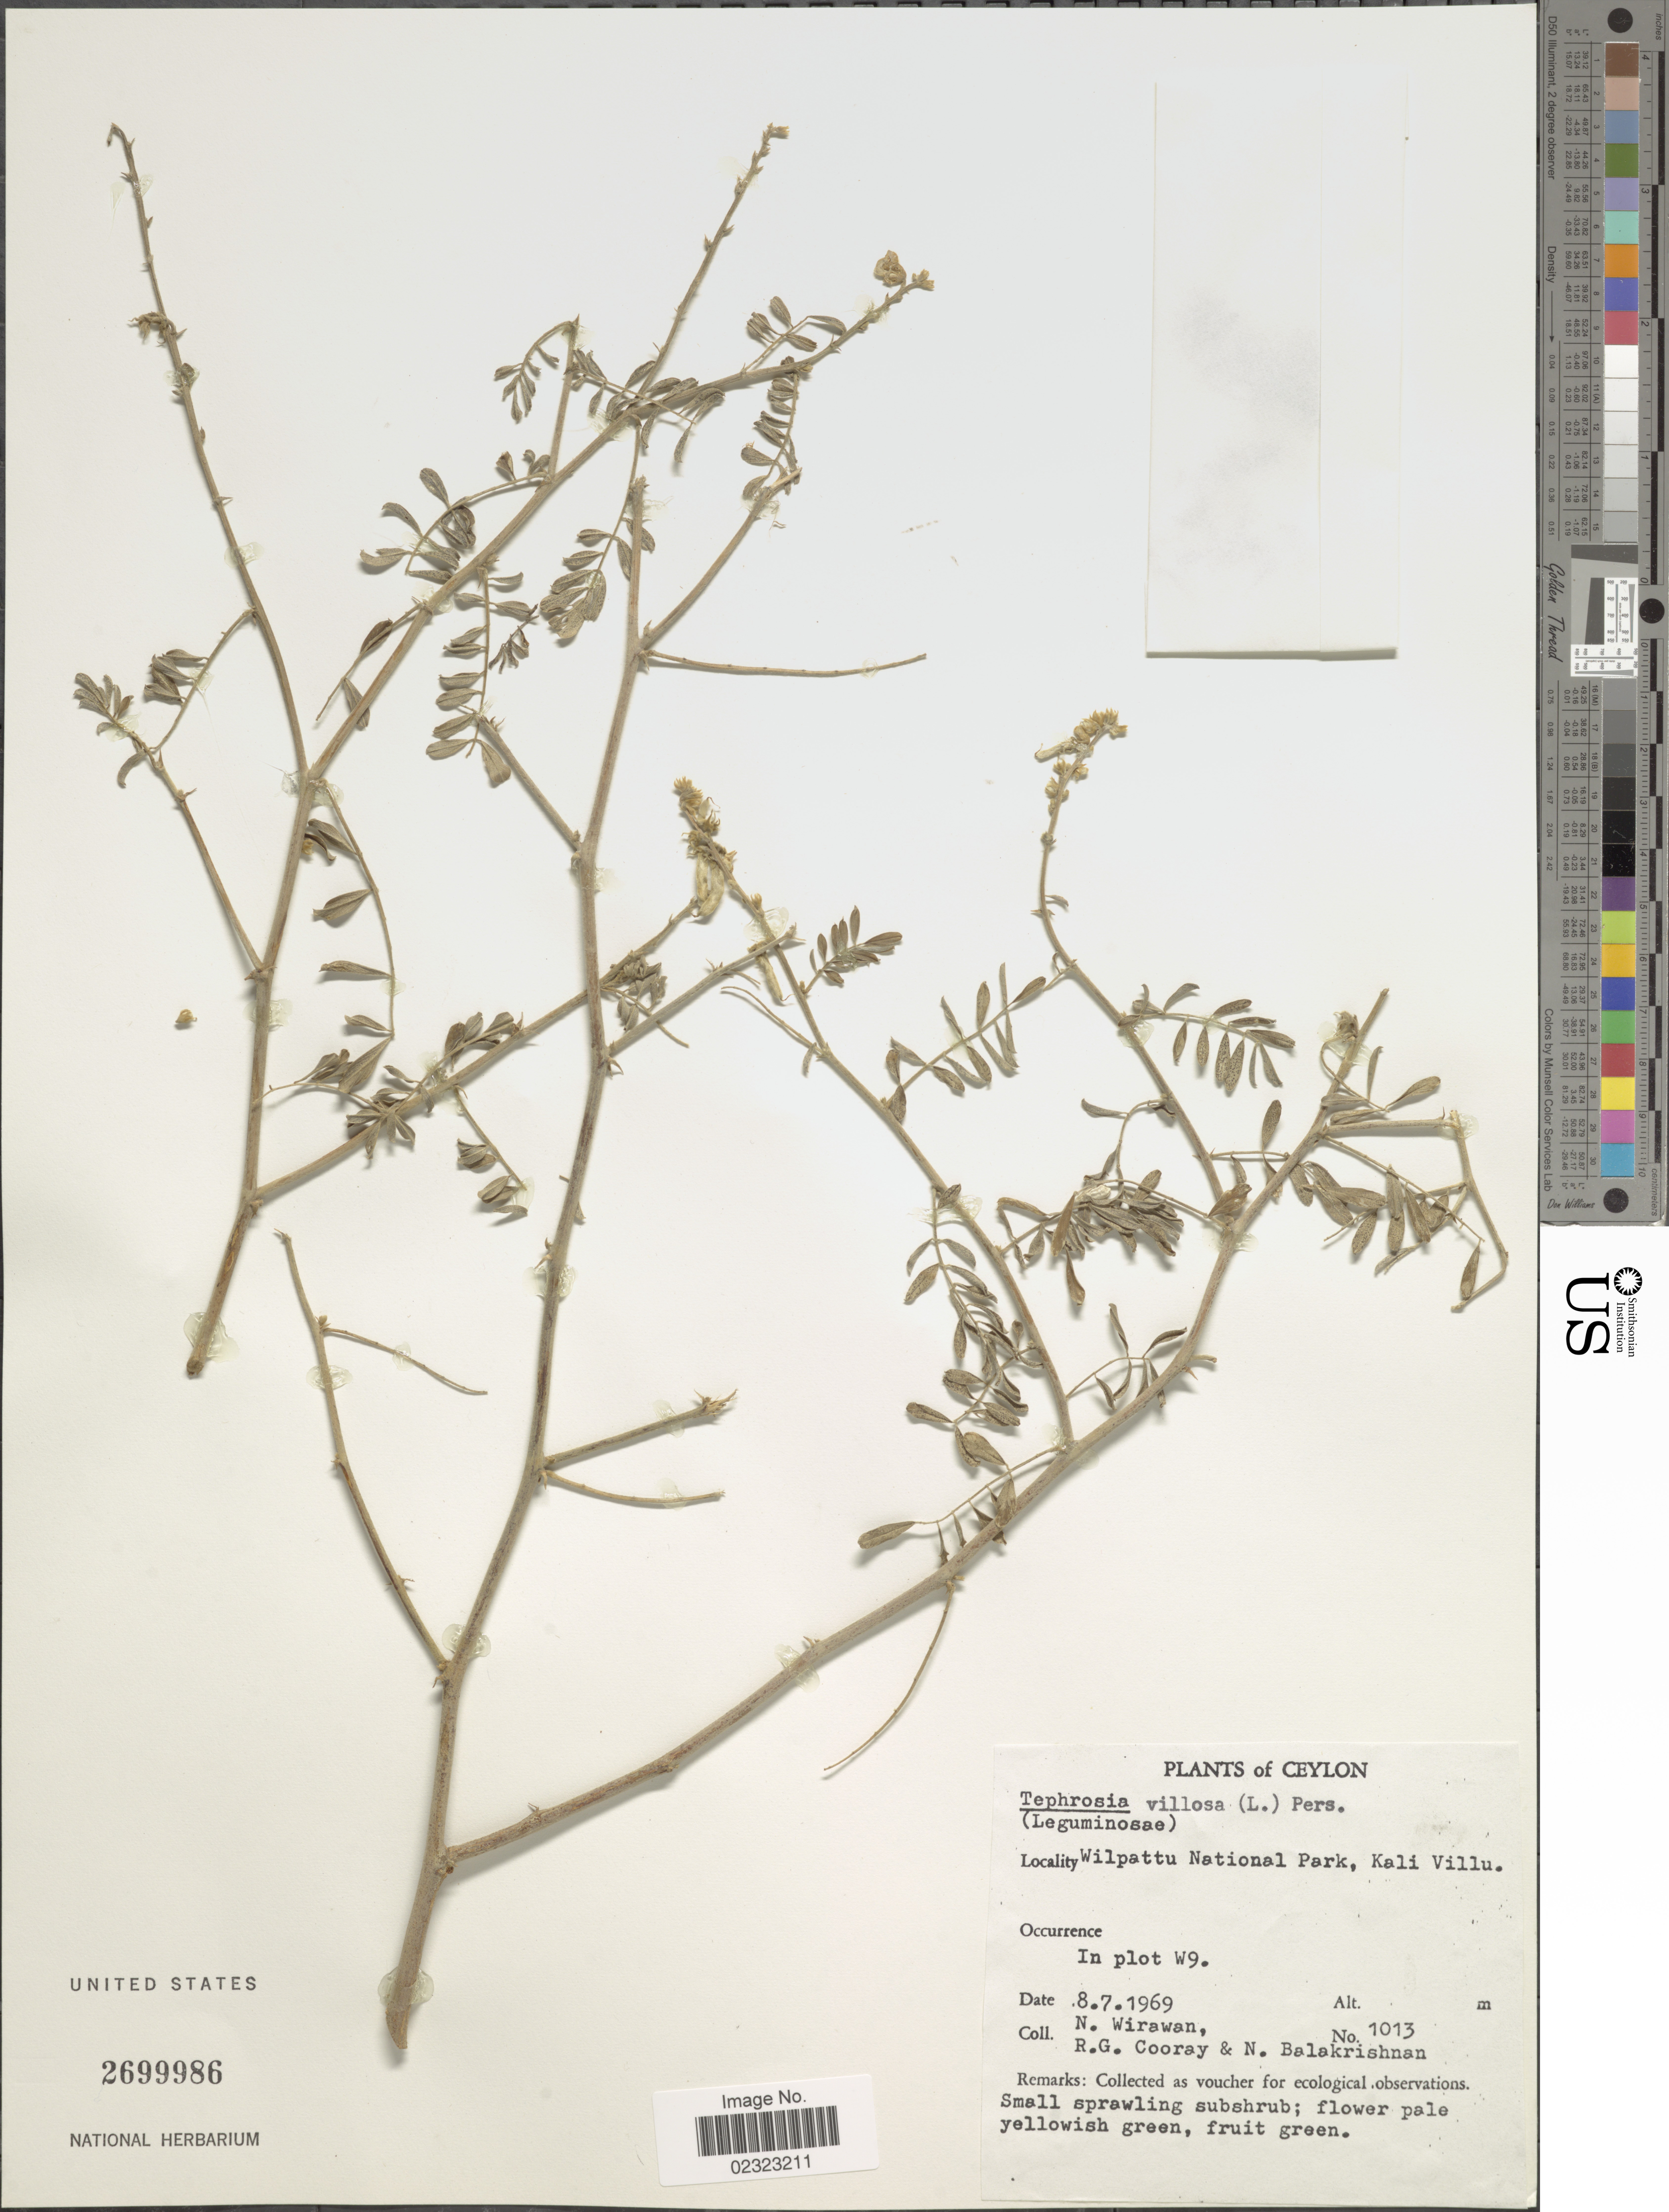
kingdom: Plantae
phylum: Tracheophyta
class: Magnoliopsida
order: Fabales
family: Fabaceae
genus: Tephrosia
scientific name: Tephrosia villosa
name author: Pers.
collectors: N. Wirawan, R. Cooray & N. Balakrishnan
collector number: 1013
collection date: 1969-07-08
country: Sri Lanka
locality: Ceylon. Wilpattu National Park, Kali Villu. In plot W9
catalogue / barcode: US 2699986